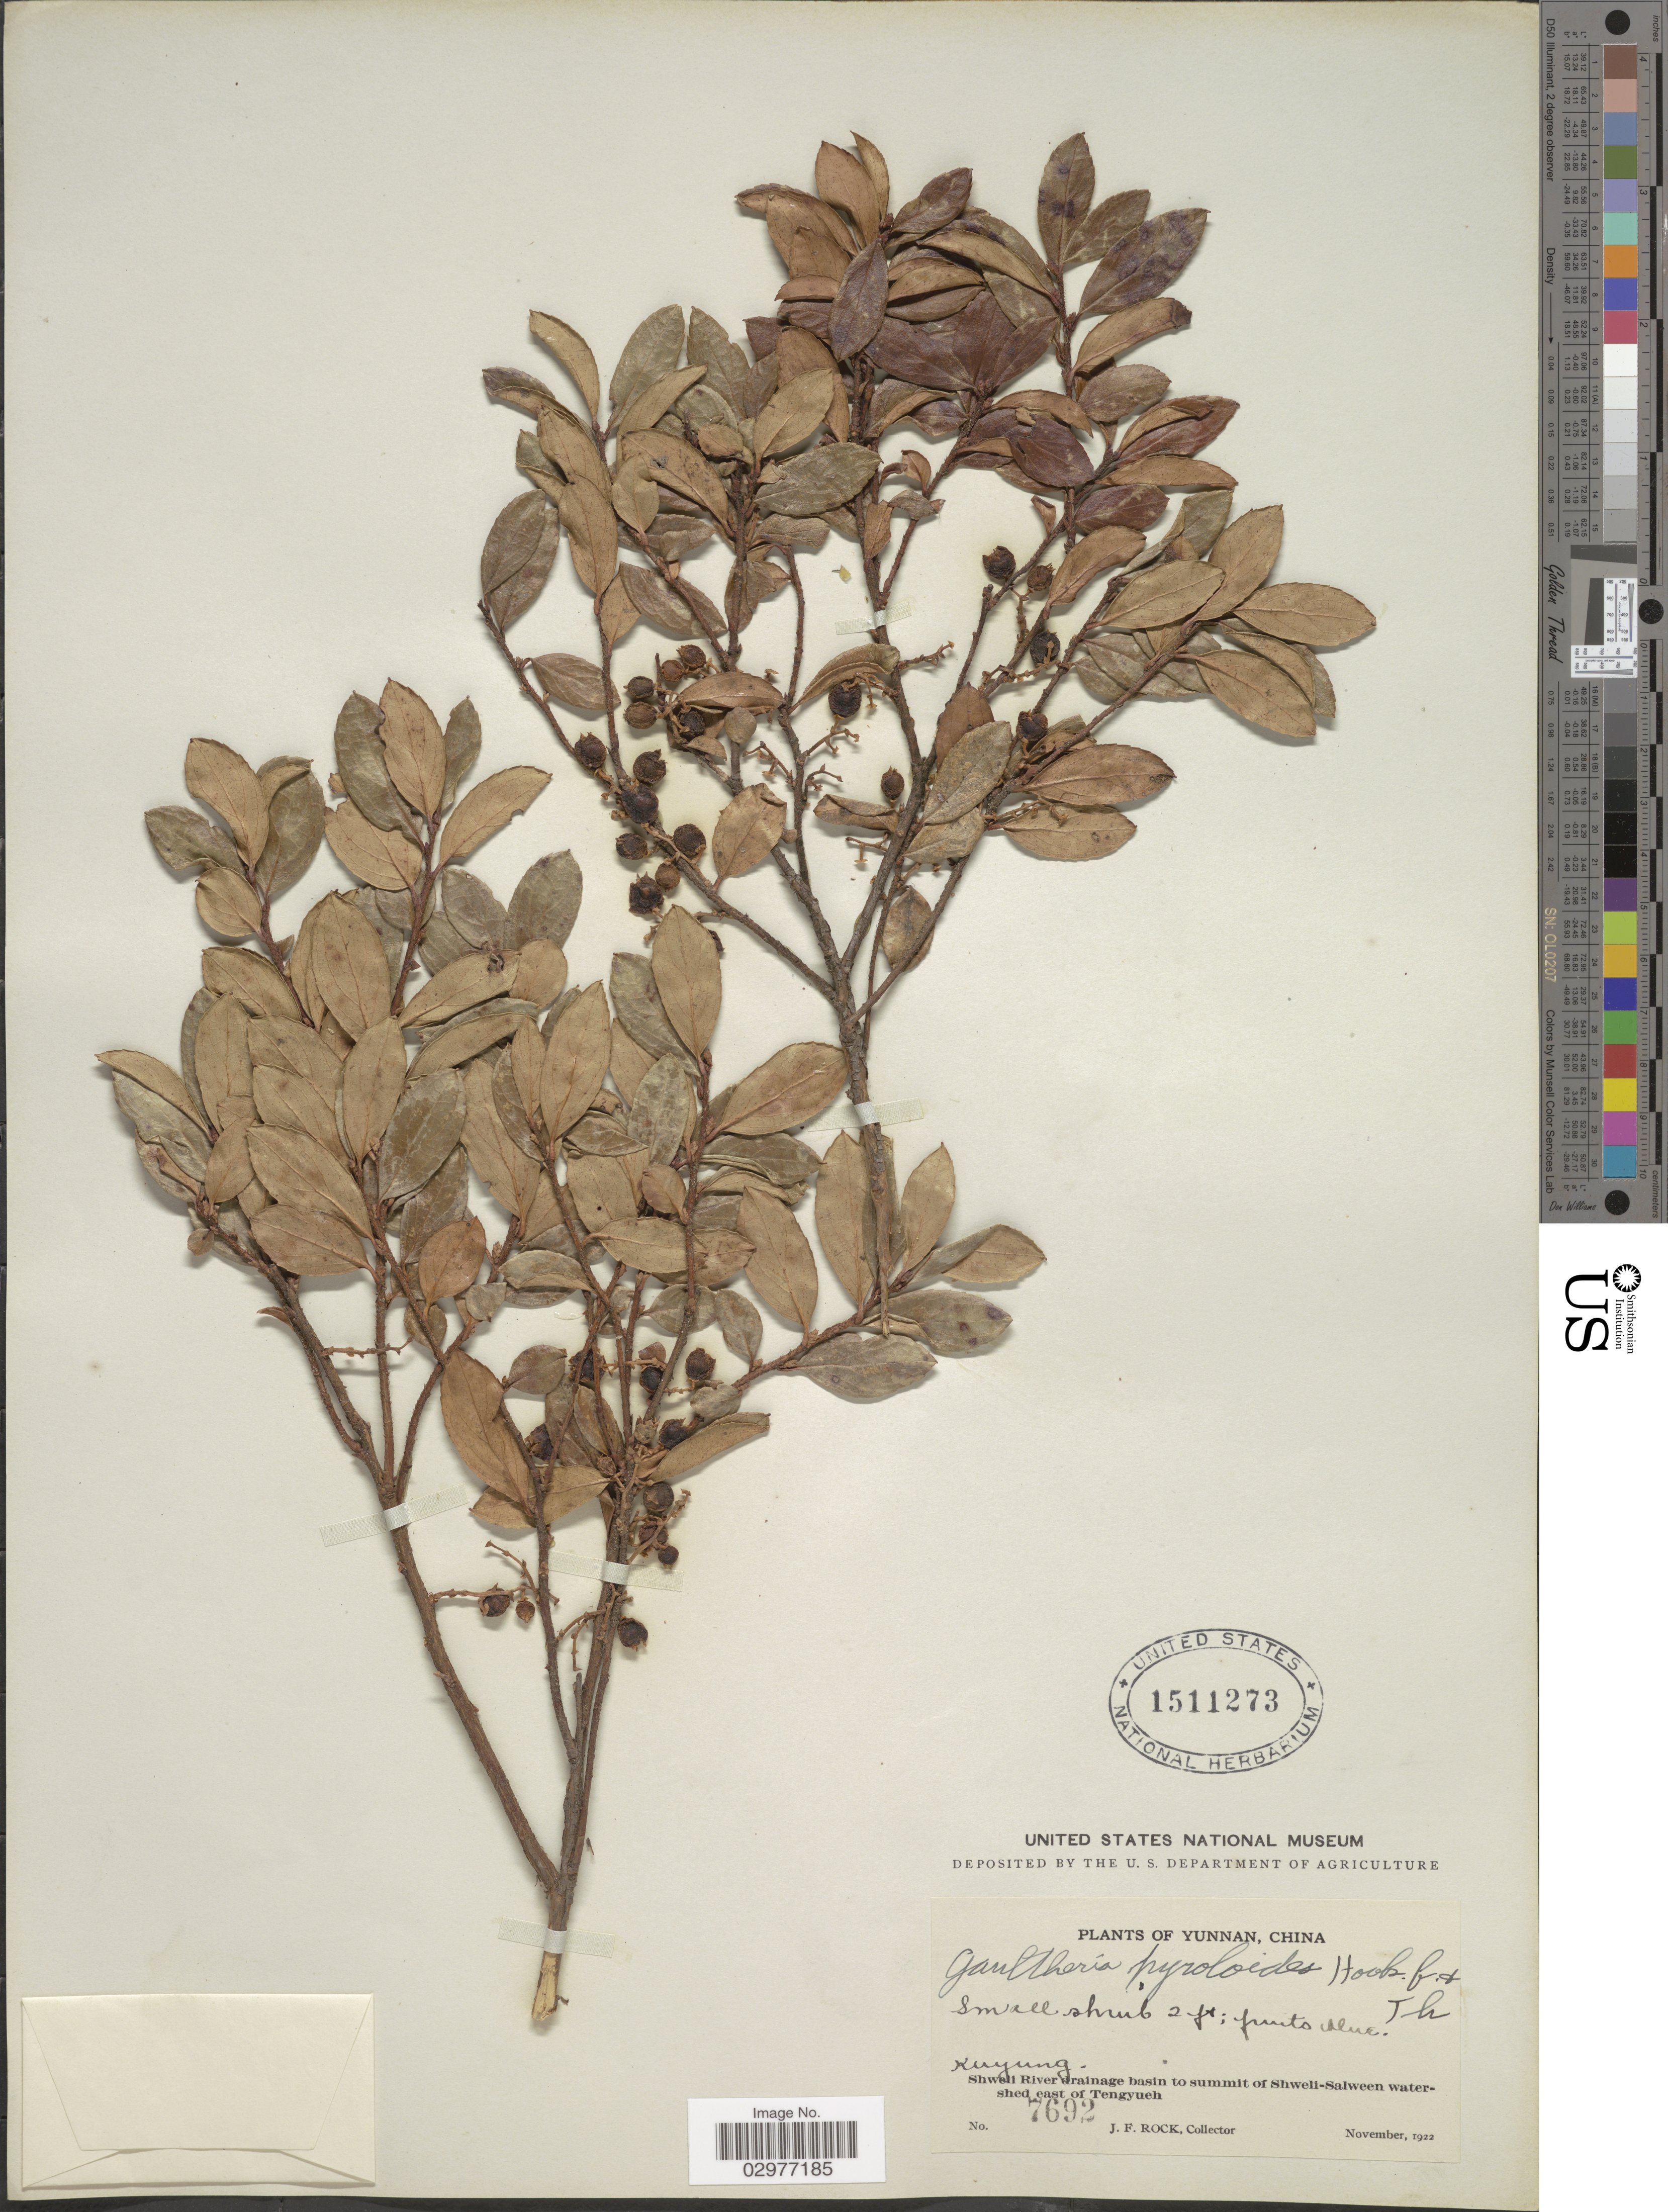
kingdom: Plantae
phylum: Tracheophyta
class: Magnoliopsida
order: Ericales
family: Ericaceae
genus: Gaultheria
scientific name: Gaultheria pyroloides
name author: Hook. f. & Thomson ex Miq.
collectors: J. Rock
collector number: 7692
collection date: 1922-11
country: China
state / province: Yunnan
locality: Kuyung. Shweli River drainage basin to summit of Shwei-Salween watershed, east of Tengyueh.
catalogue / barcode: US 1511273